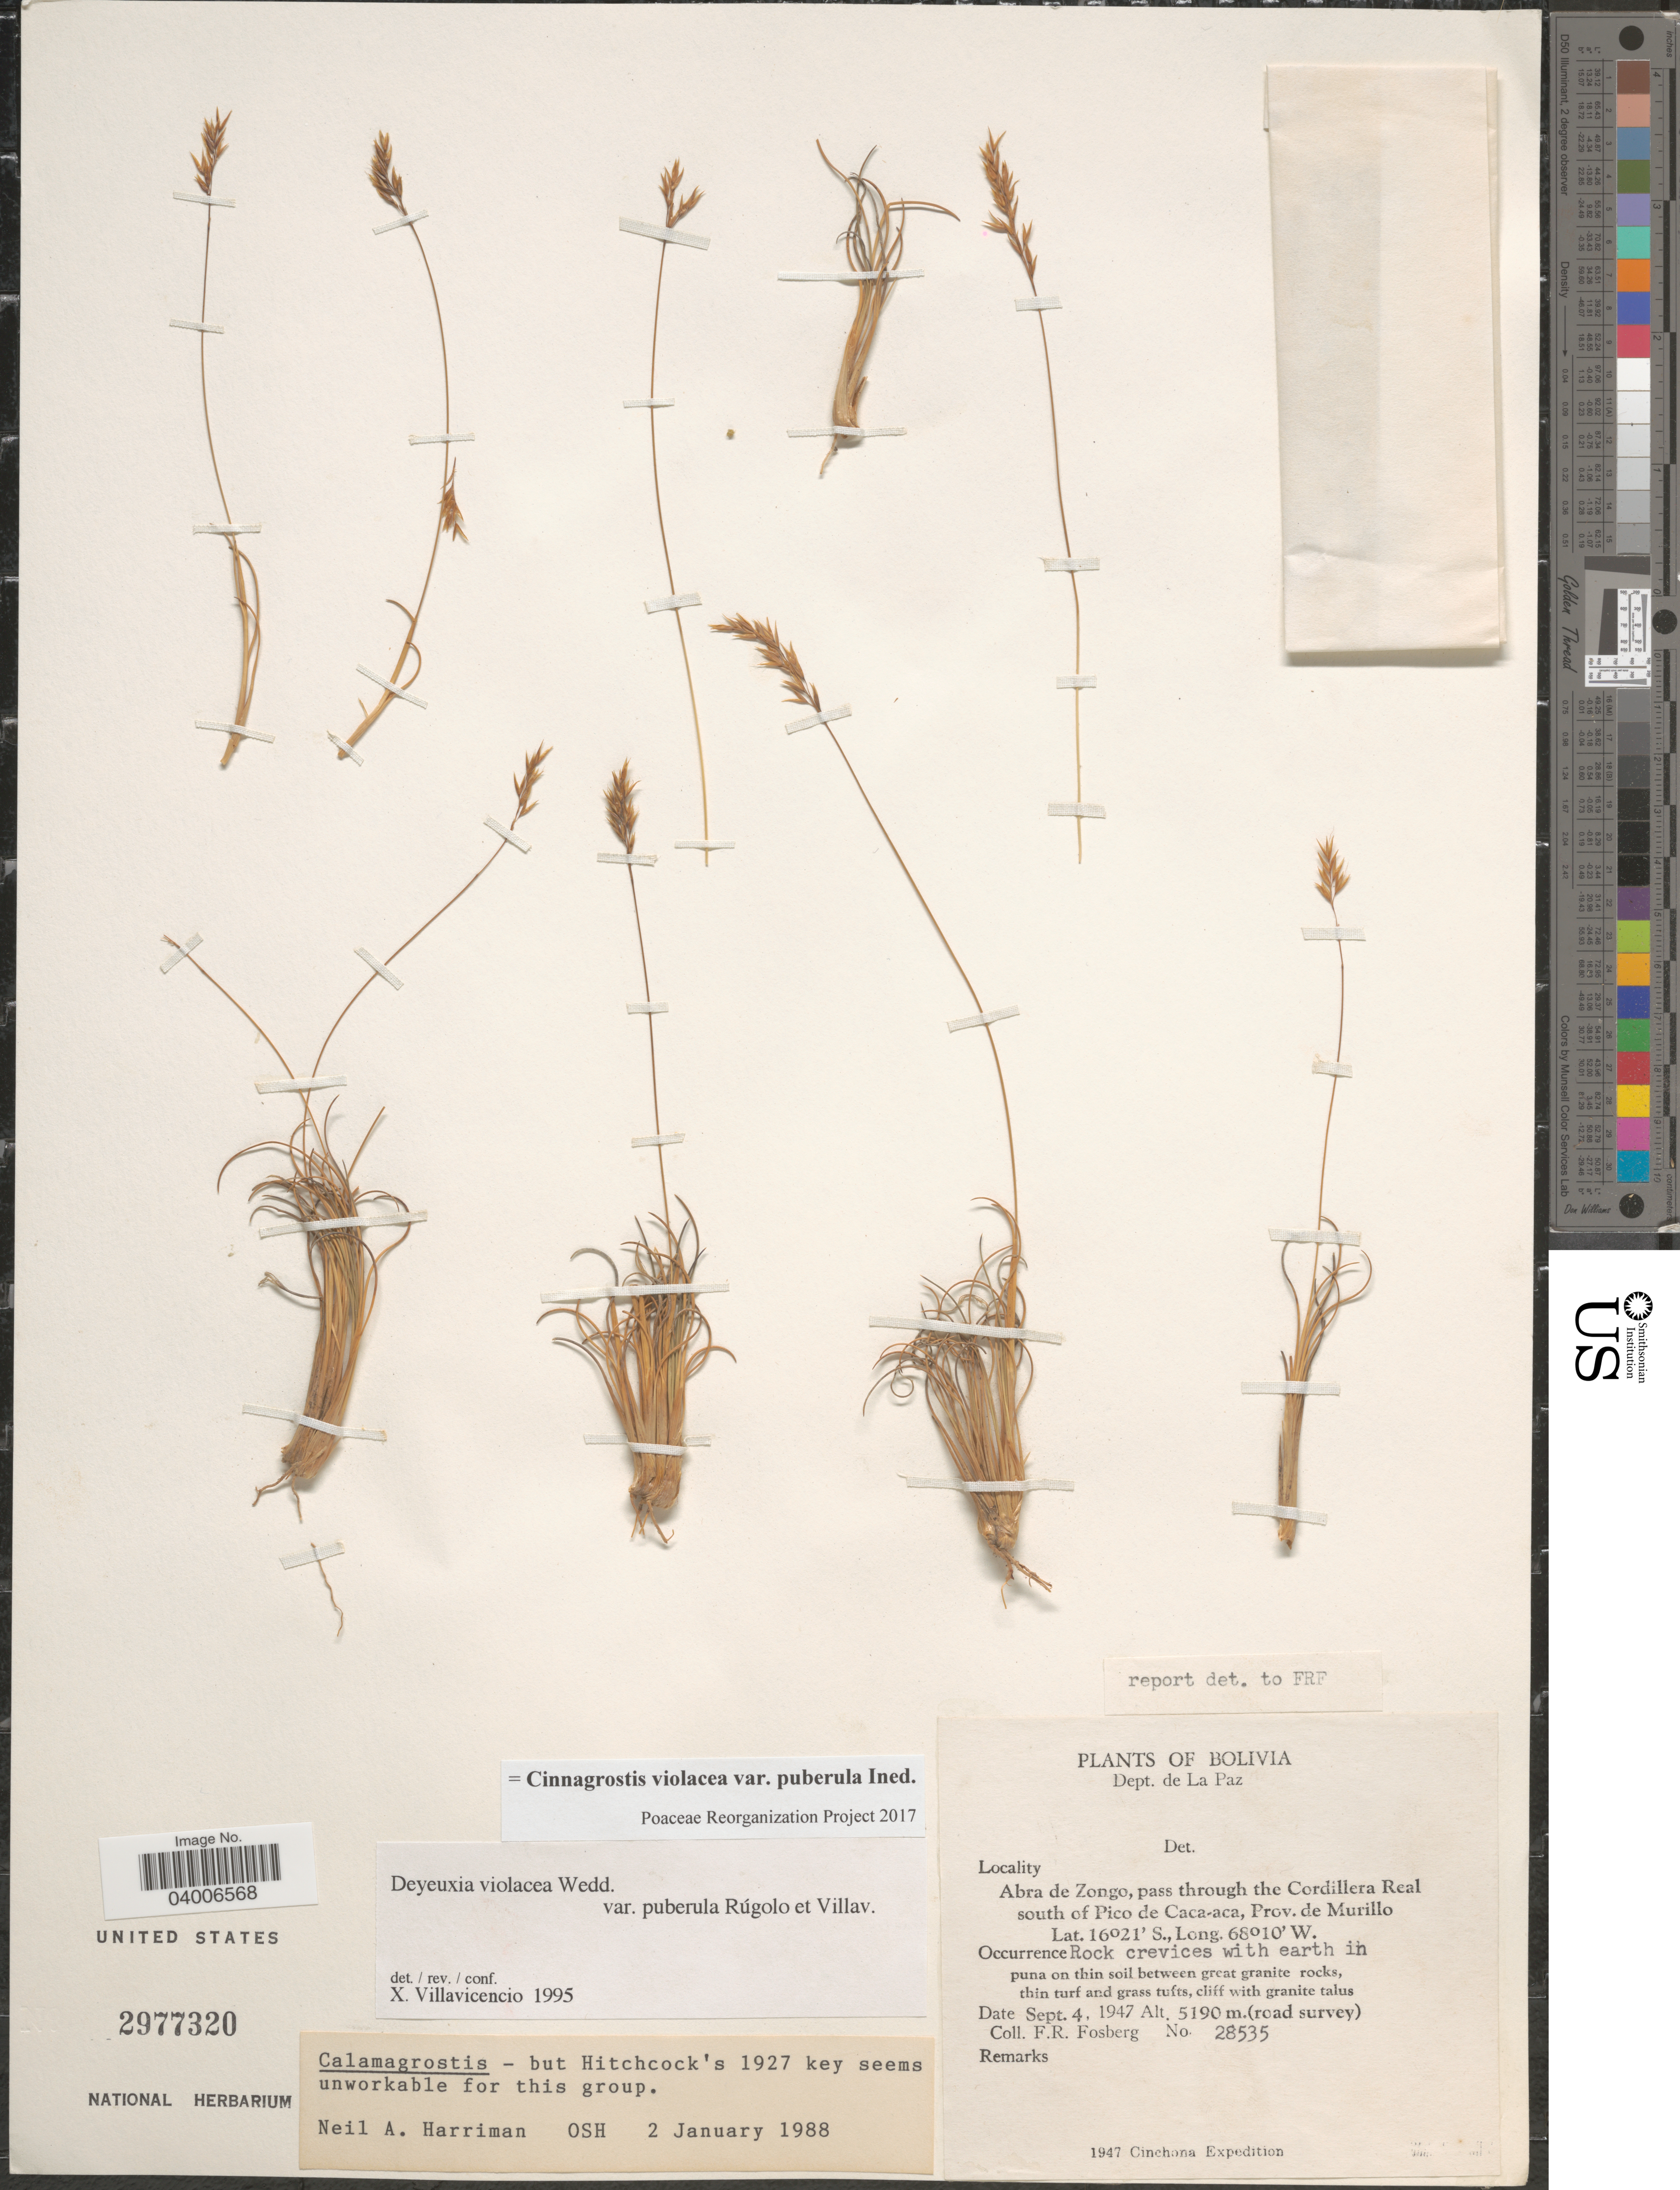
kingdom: Plantae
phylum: Tracheophyta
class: Liliopsida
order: Poales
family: Poaceae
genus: Cinnagrostis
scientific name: Cinnagrostis violacea var. puberula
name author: (Rúgolo & Villav.) P.M. Peterson et al.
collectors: F. R. Fosberg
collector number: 28535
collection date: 1947-09-04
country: Bolivia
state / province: La Paz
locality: Dept. La Paz. Abra de Zongo, pass through the Cordillera Real south of Pico de Caca-aca, Prov. de Murillo.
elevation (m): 5190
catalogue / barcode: US 2977320